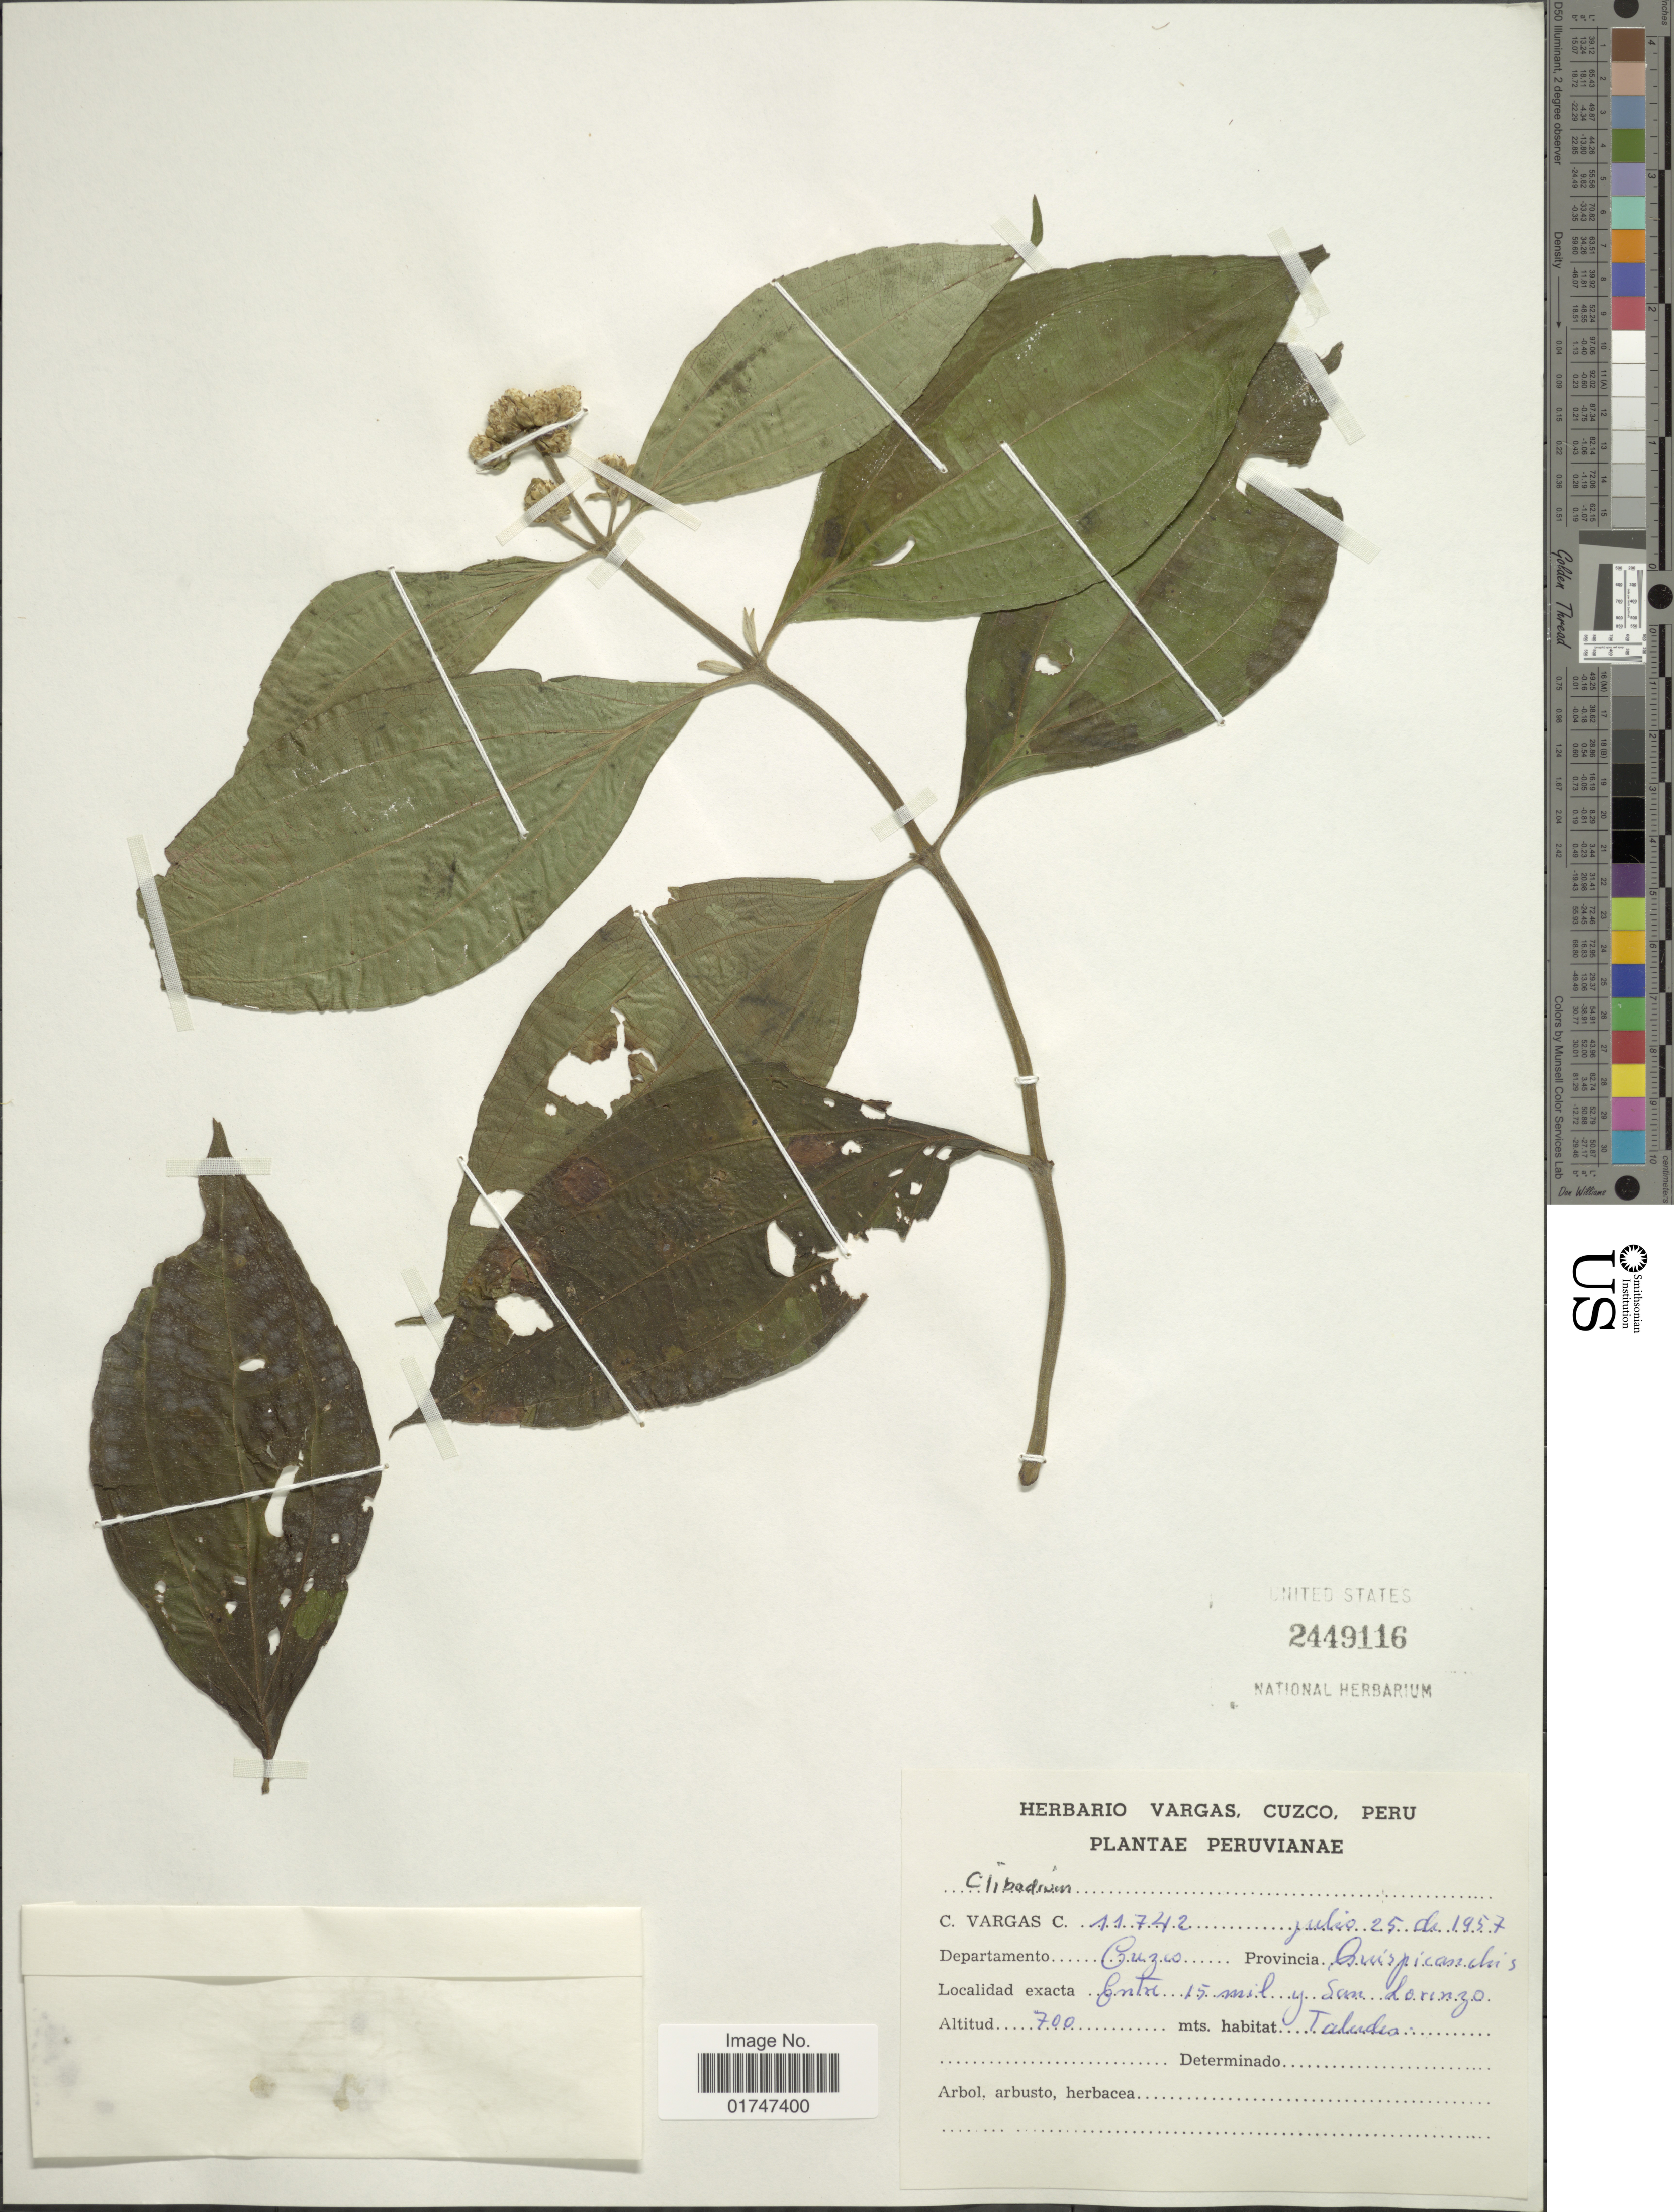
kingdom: Plantae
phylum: Tracheophyta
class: Magnoliopsida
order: Asterales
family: Asteraceae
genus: Ichthyothere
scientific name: Ichthyothere peruviana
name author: Baker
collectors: C. Vargas Calderón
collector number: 11742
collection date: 1957-07-25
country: Peru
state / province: Cusco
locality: Departamento Cuzco. Provincia Quizpicanchis. Entre 15 mil y San Lorenzo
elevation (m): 700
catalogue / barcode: US 2449116